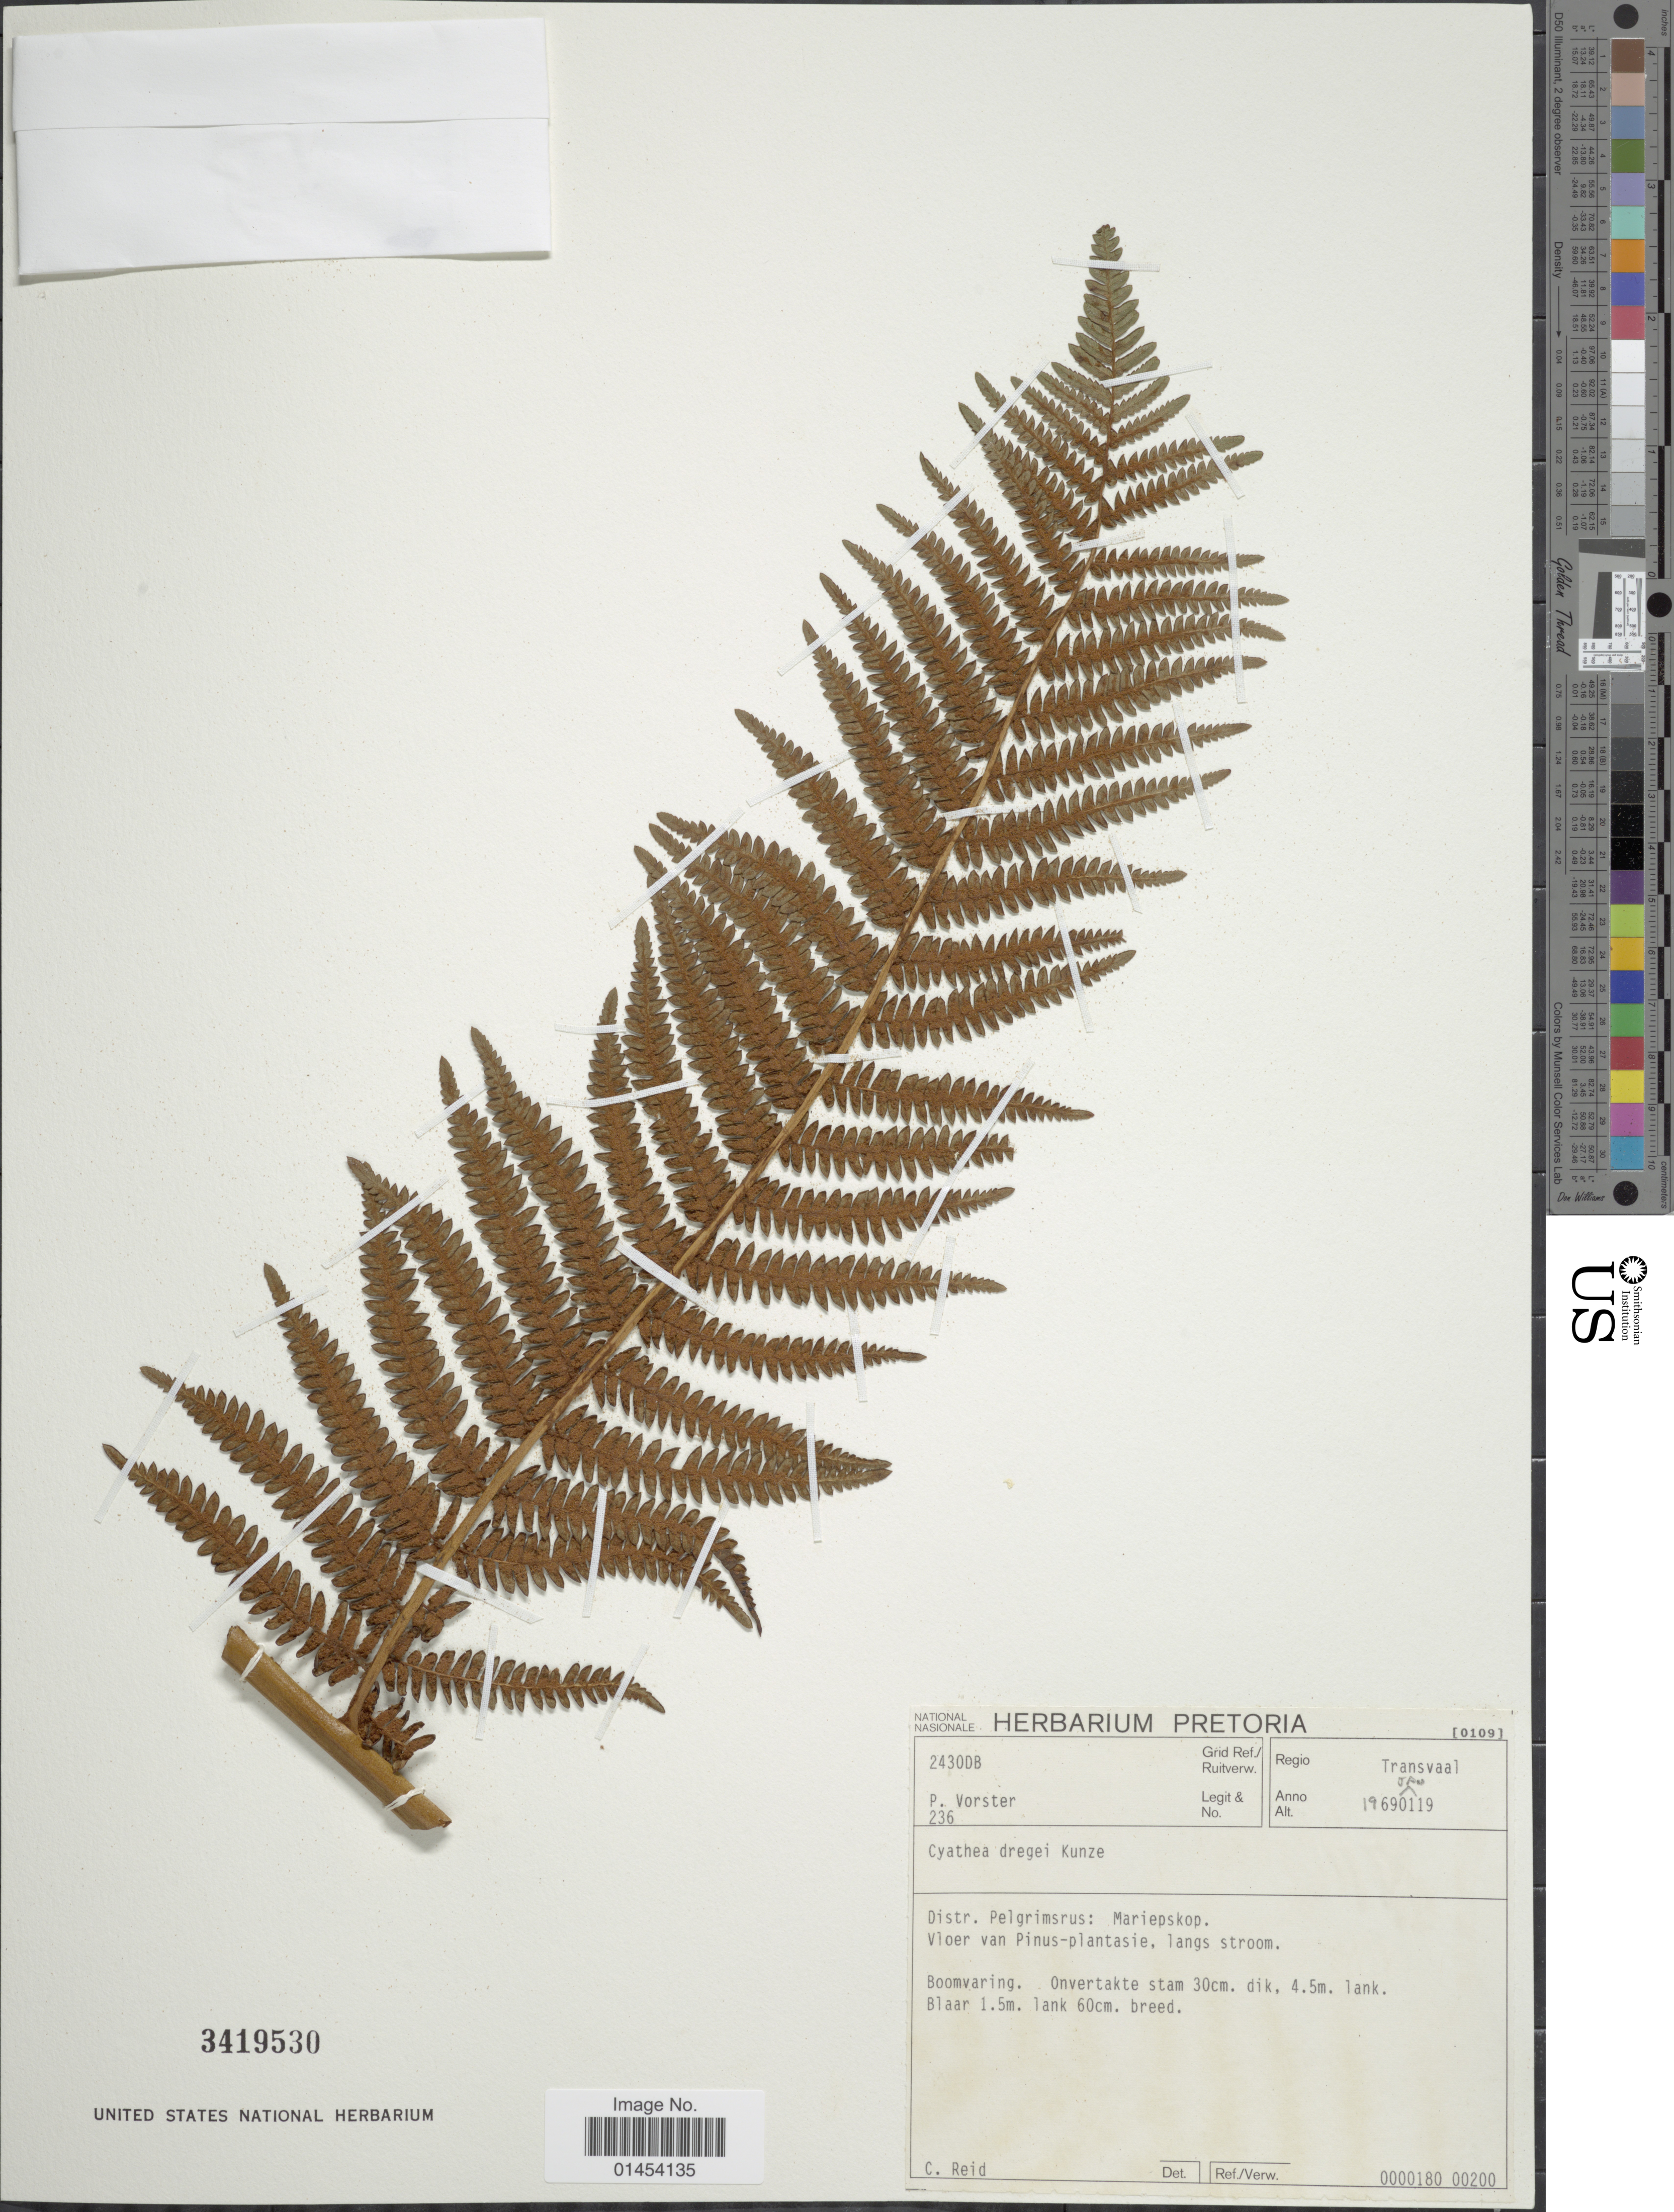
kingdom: Plantae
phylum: Tracheophyta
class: Polypodiopsida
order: Cyatheales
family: Cyatheaceae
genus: Cyathea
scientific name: Cyathea dregei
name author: Kunze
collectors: P. Vorster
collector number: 236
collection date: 1969-01-19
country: South Africa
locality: Regio Transvaal. Distr. Pelgrimsrus: Mariepskop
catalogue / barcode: US 3419530